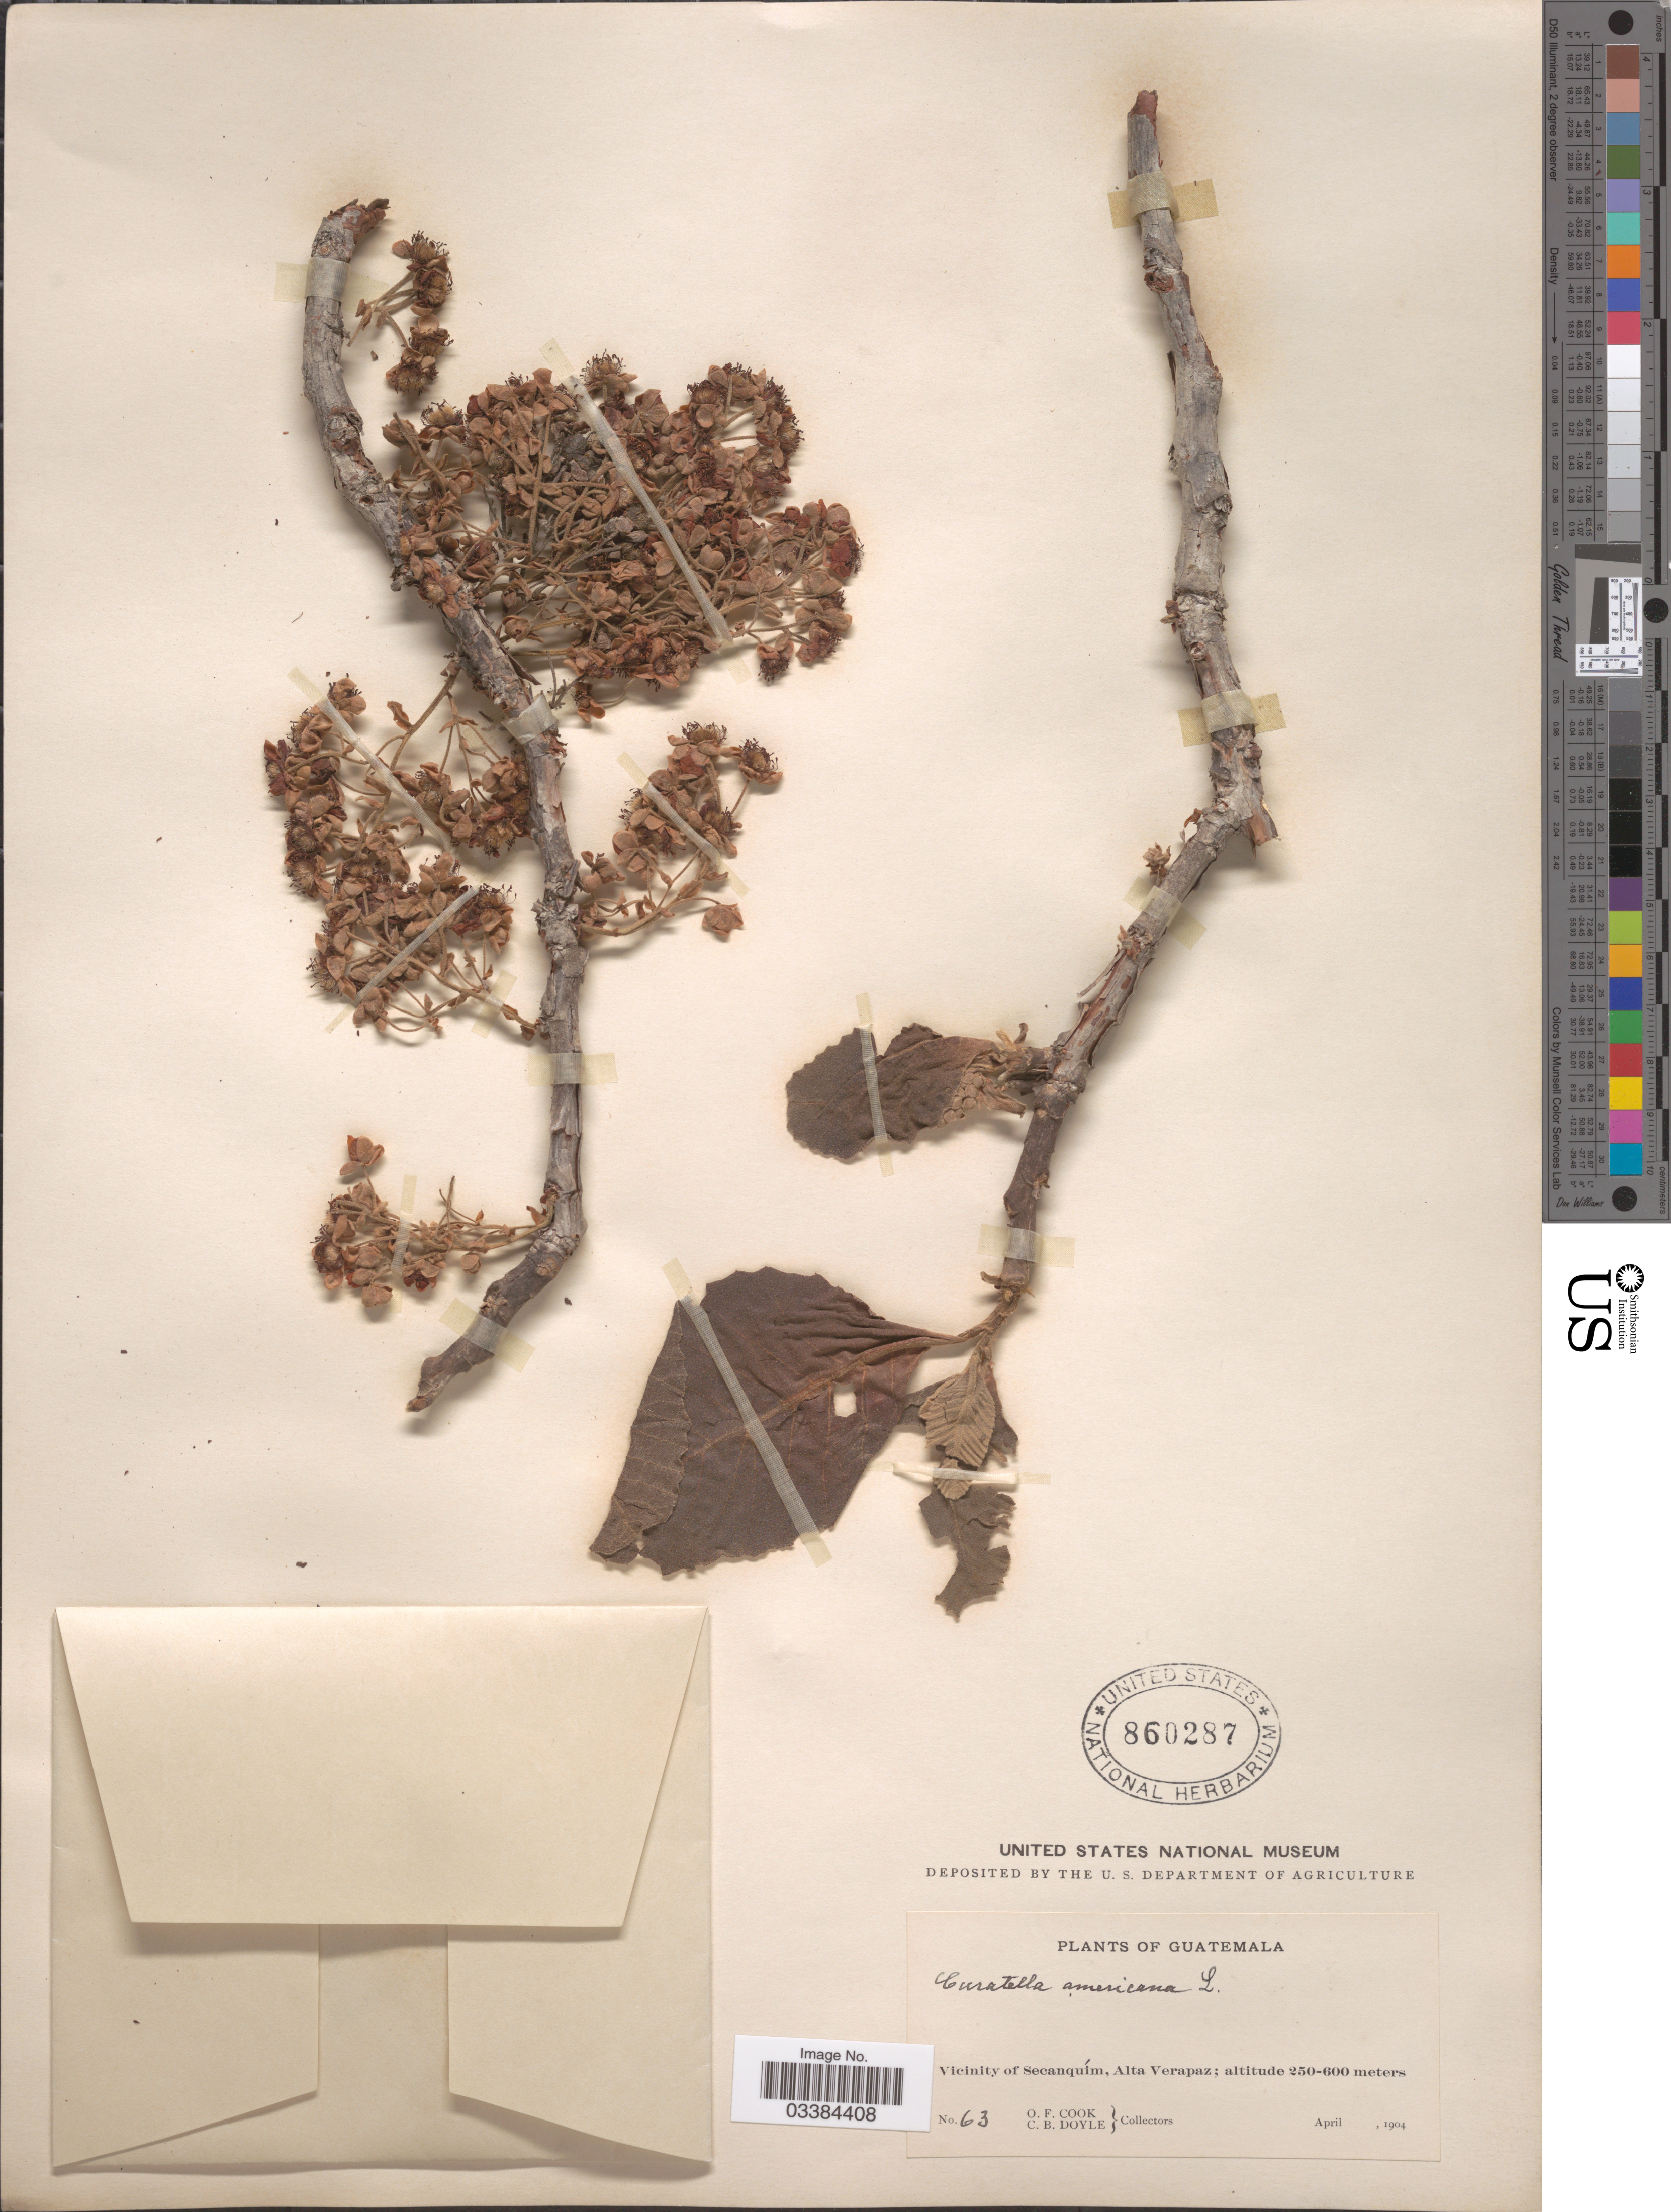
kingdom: Plantae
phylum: Tracheophyta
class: Magnoliopsida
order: Dilleniales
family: Dilleniaceae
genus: Curatella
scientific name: Curatella americana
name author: L.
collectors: O. F. Cook & C. Doyle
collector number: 63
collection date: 1904-04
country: Guatemala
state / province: Alta Verapaz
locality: Vicinity of Secanquím.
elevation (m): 250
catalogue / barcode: US 860287